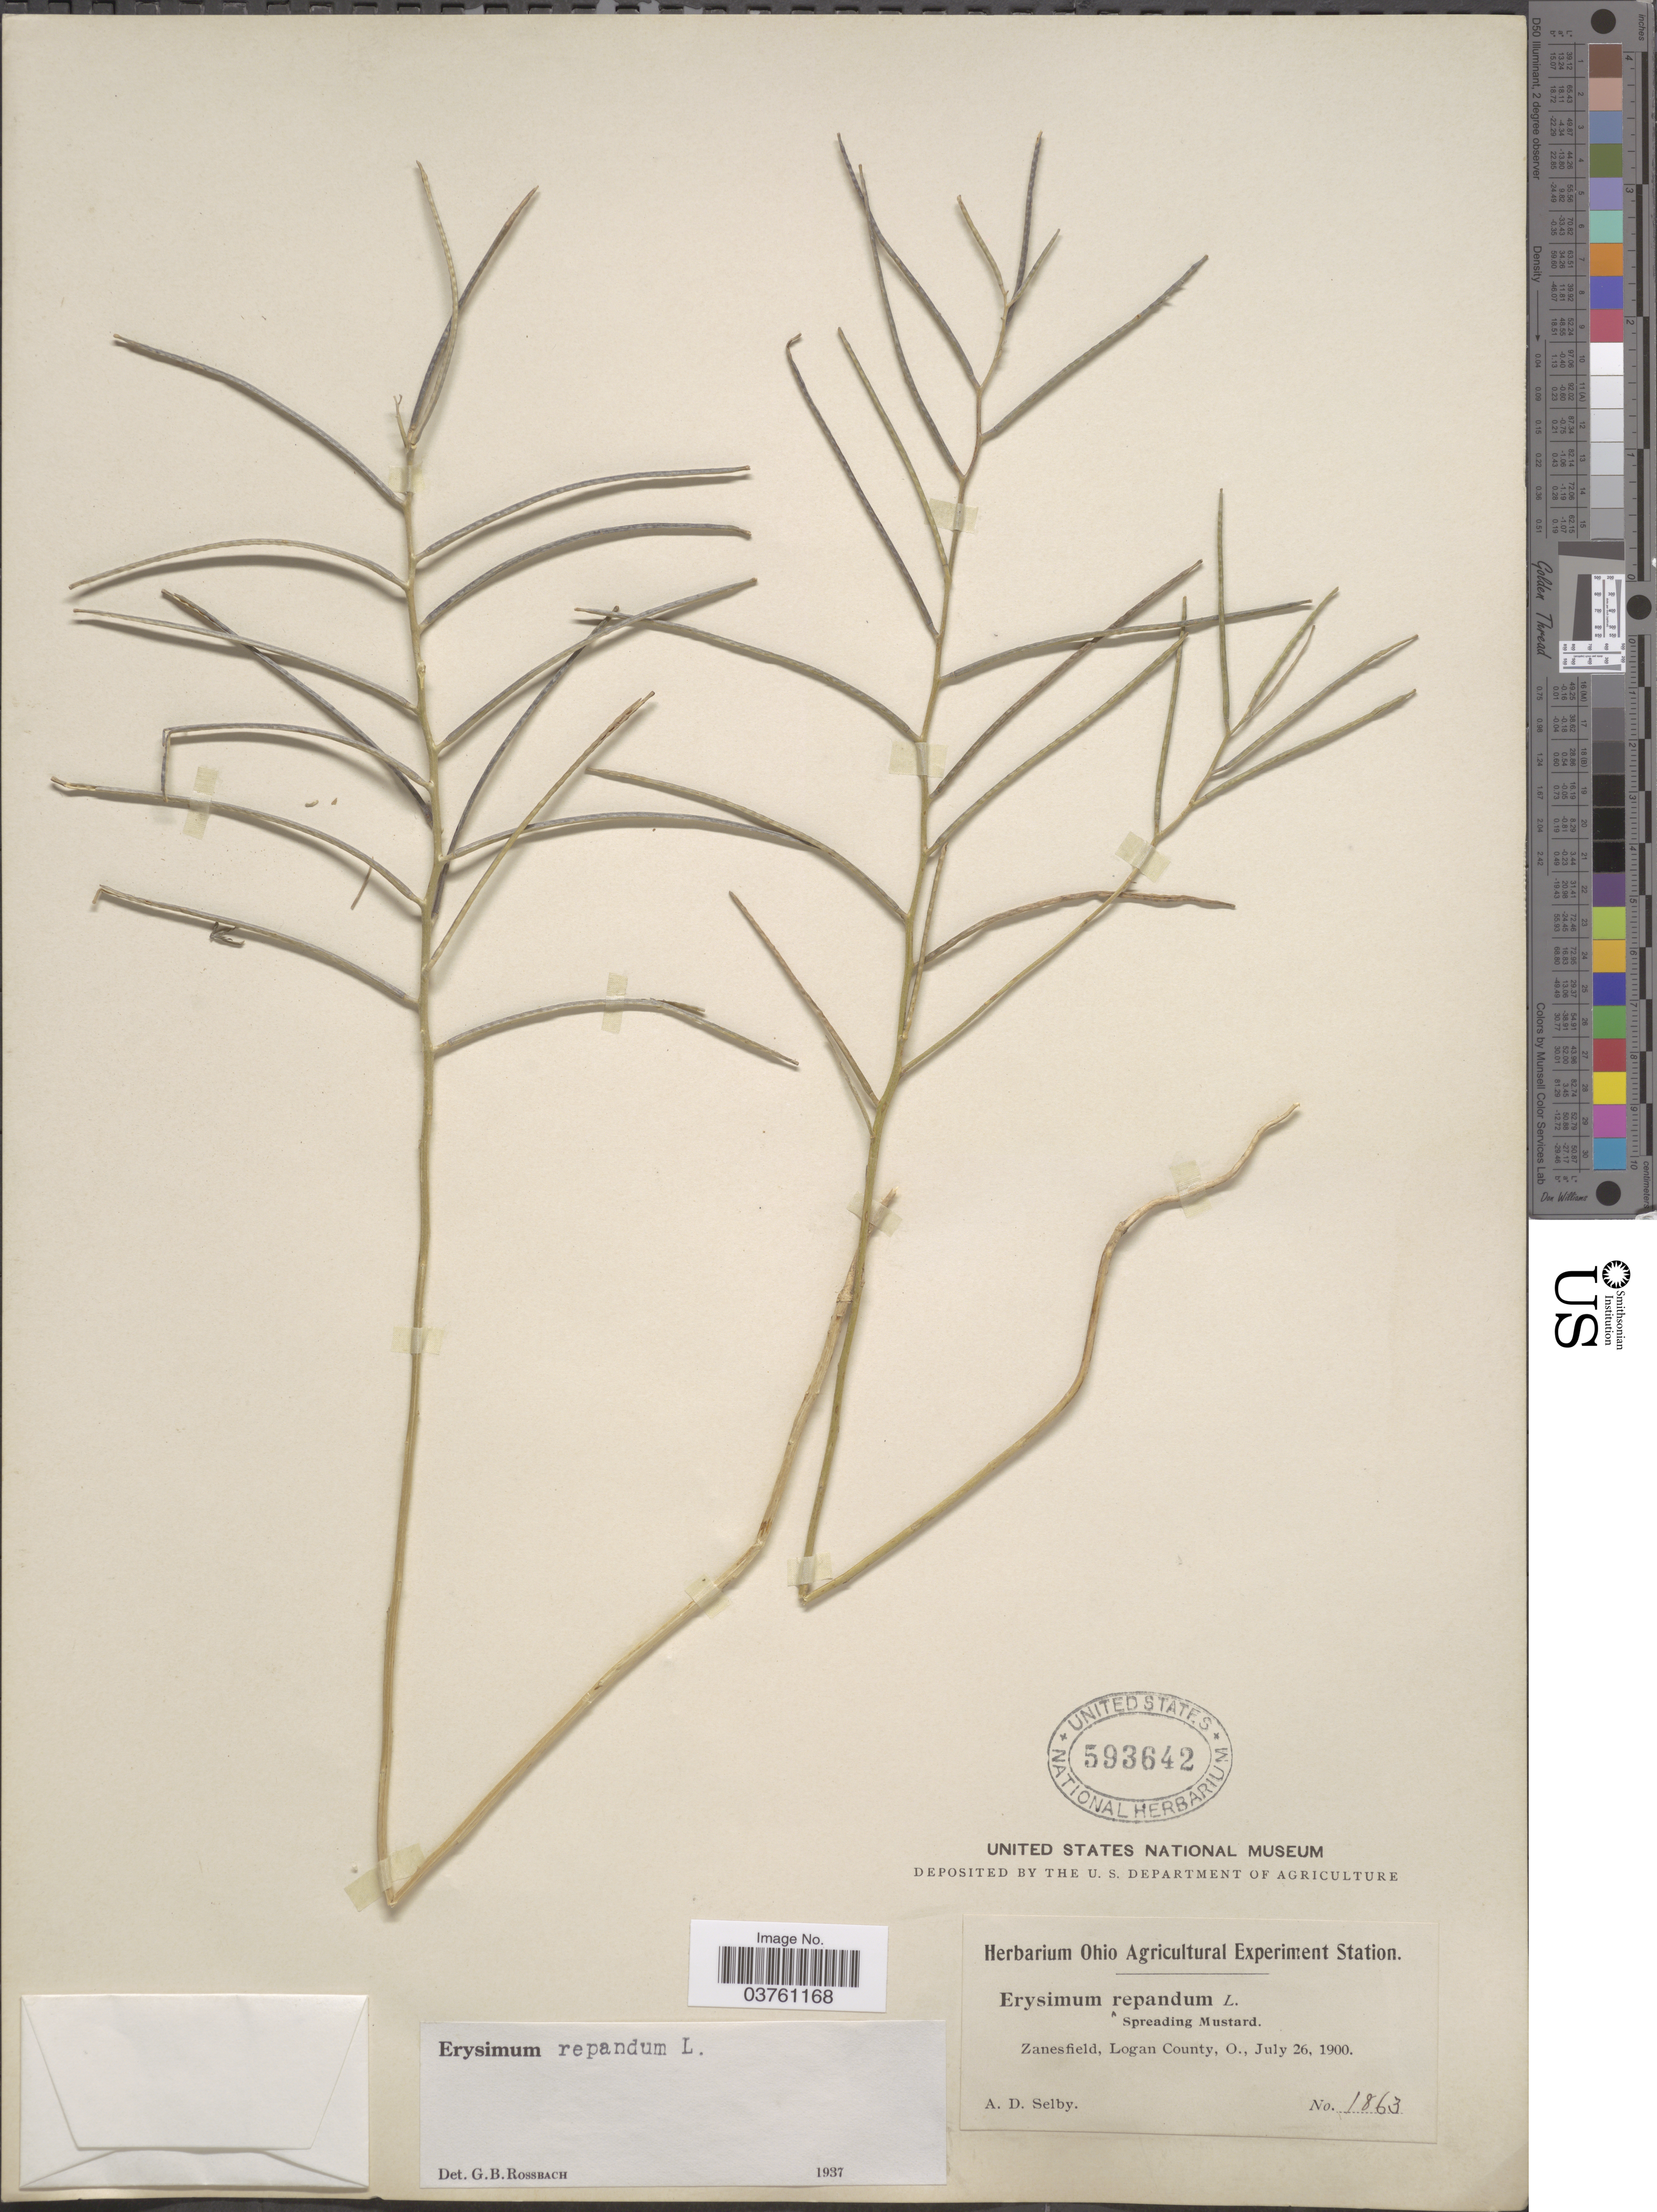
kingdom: Plantae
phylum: Tracheophyta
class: Magnoliopsida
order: Brassicales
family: Brassicaceae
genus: Erysimum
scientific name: Erysimum repandum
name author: L.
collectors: A. Selby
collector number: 1863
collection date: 1900-07-26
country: United States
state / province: Ohio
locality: Zanesfield, Logan County.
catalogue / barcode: US 593642